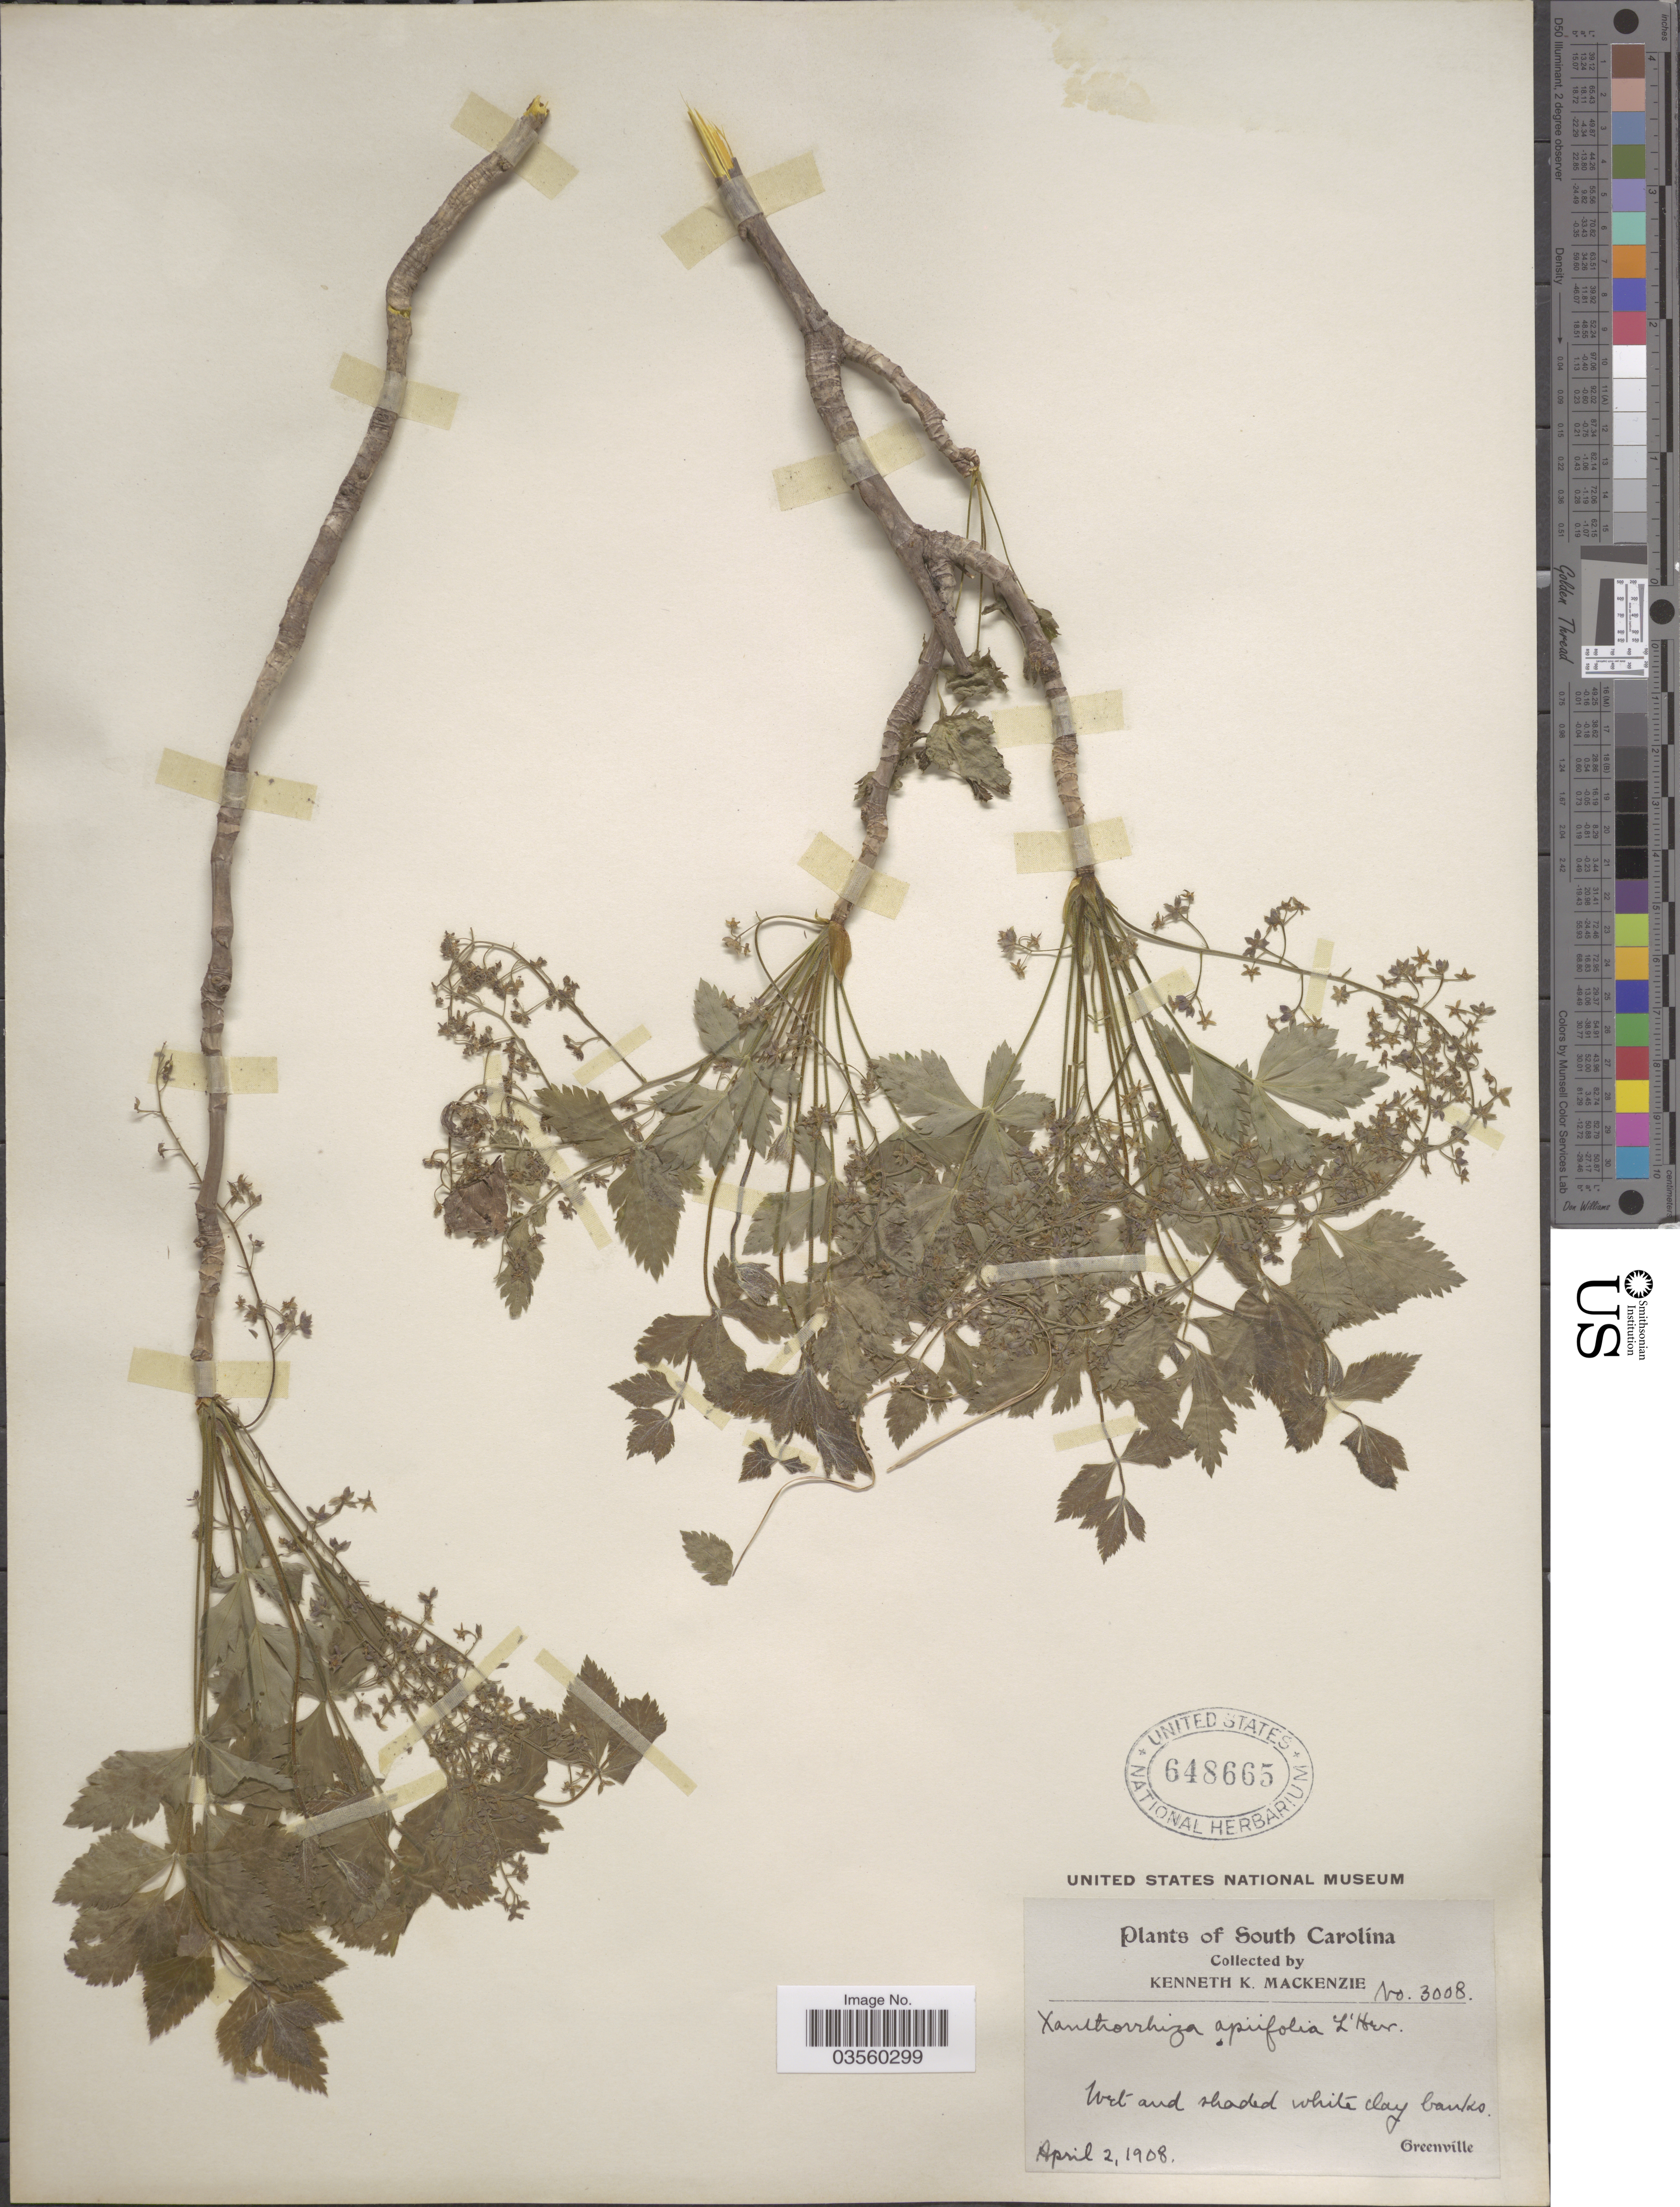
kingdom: Plantae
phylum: Tracheophyta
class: Magnoliopsida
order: Ranunculales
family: Ranunculaceae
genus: Xanthorhiza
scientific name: Xanthorhiza apiifolia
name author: L'Hér.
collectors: K. K. Mackenzie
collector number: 3008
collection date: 1908-04-02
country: United States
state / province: South Carolina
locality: Greenville.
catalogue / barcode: US 648665